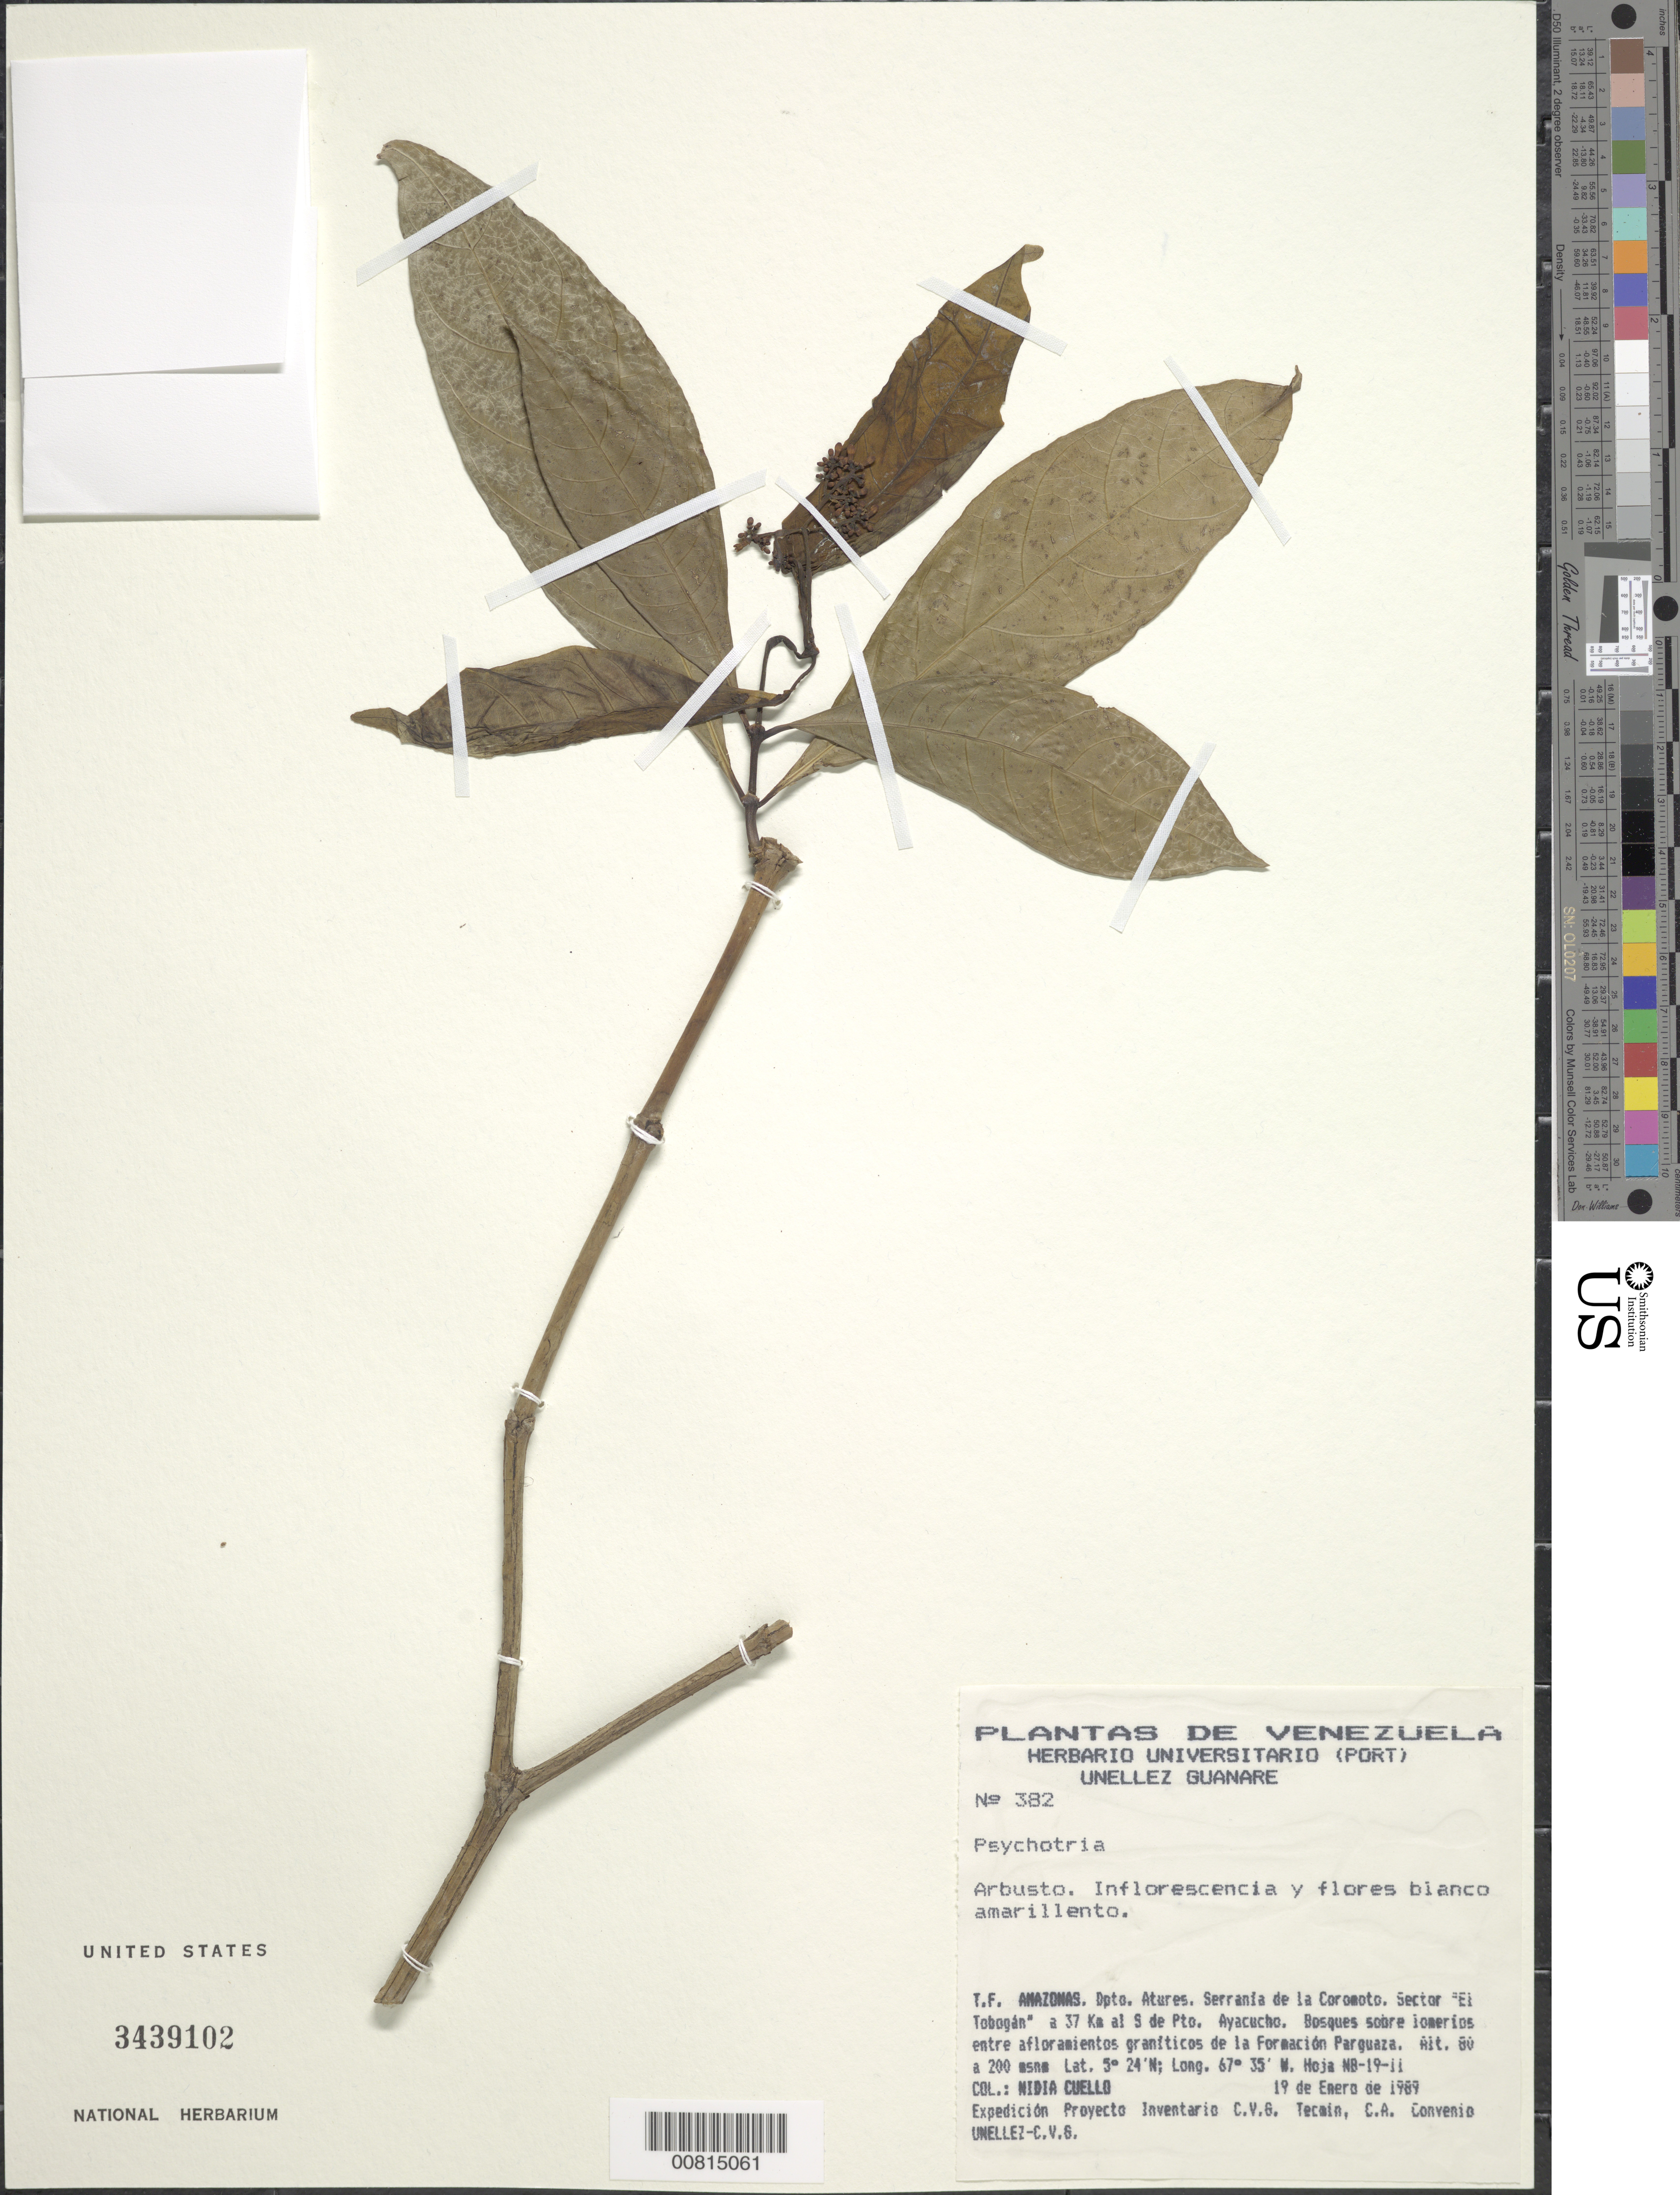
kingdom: Plantae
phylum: Tracheophyta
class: Magnoliopsida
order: Gentianales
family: Rubiaceae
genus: Psychotria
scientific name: Psychotria sp.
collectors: N. L. Cuello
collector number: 382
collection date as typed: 19-Jan-89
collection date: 1989-01-19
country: Venezuela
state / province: Amazonas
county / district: Atures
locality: Serranía Coromoto, sector El Tobogan, 37 km S Pto. Ayacucho; la formacion Parguaza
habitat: Bosques sobre lomerios entre afloraientos graniticos de la Formacion Parguaza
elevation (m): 80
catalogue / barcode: US 3439102